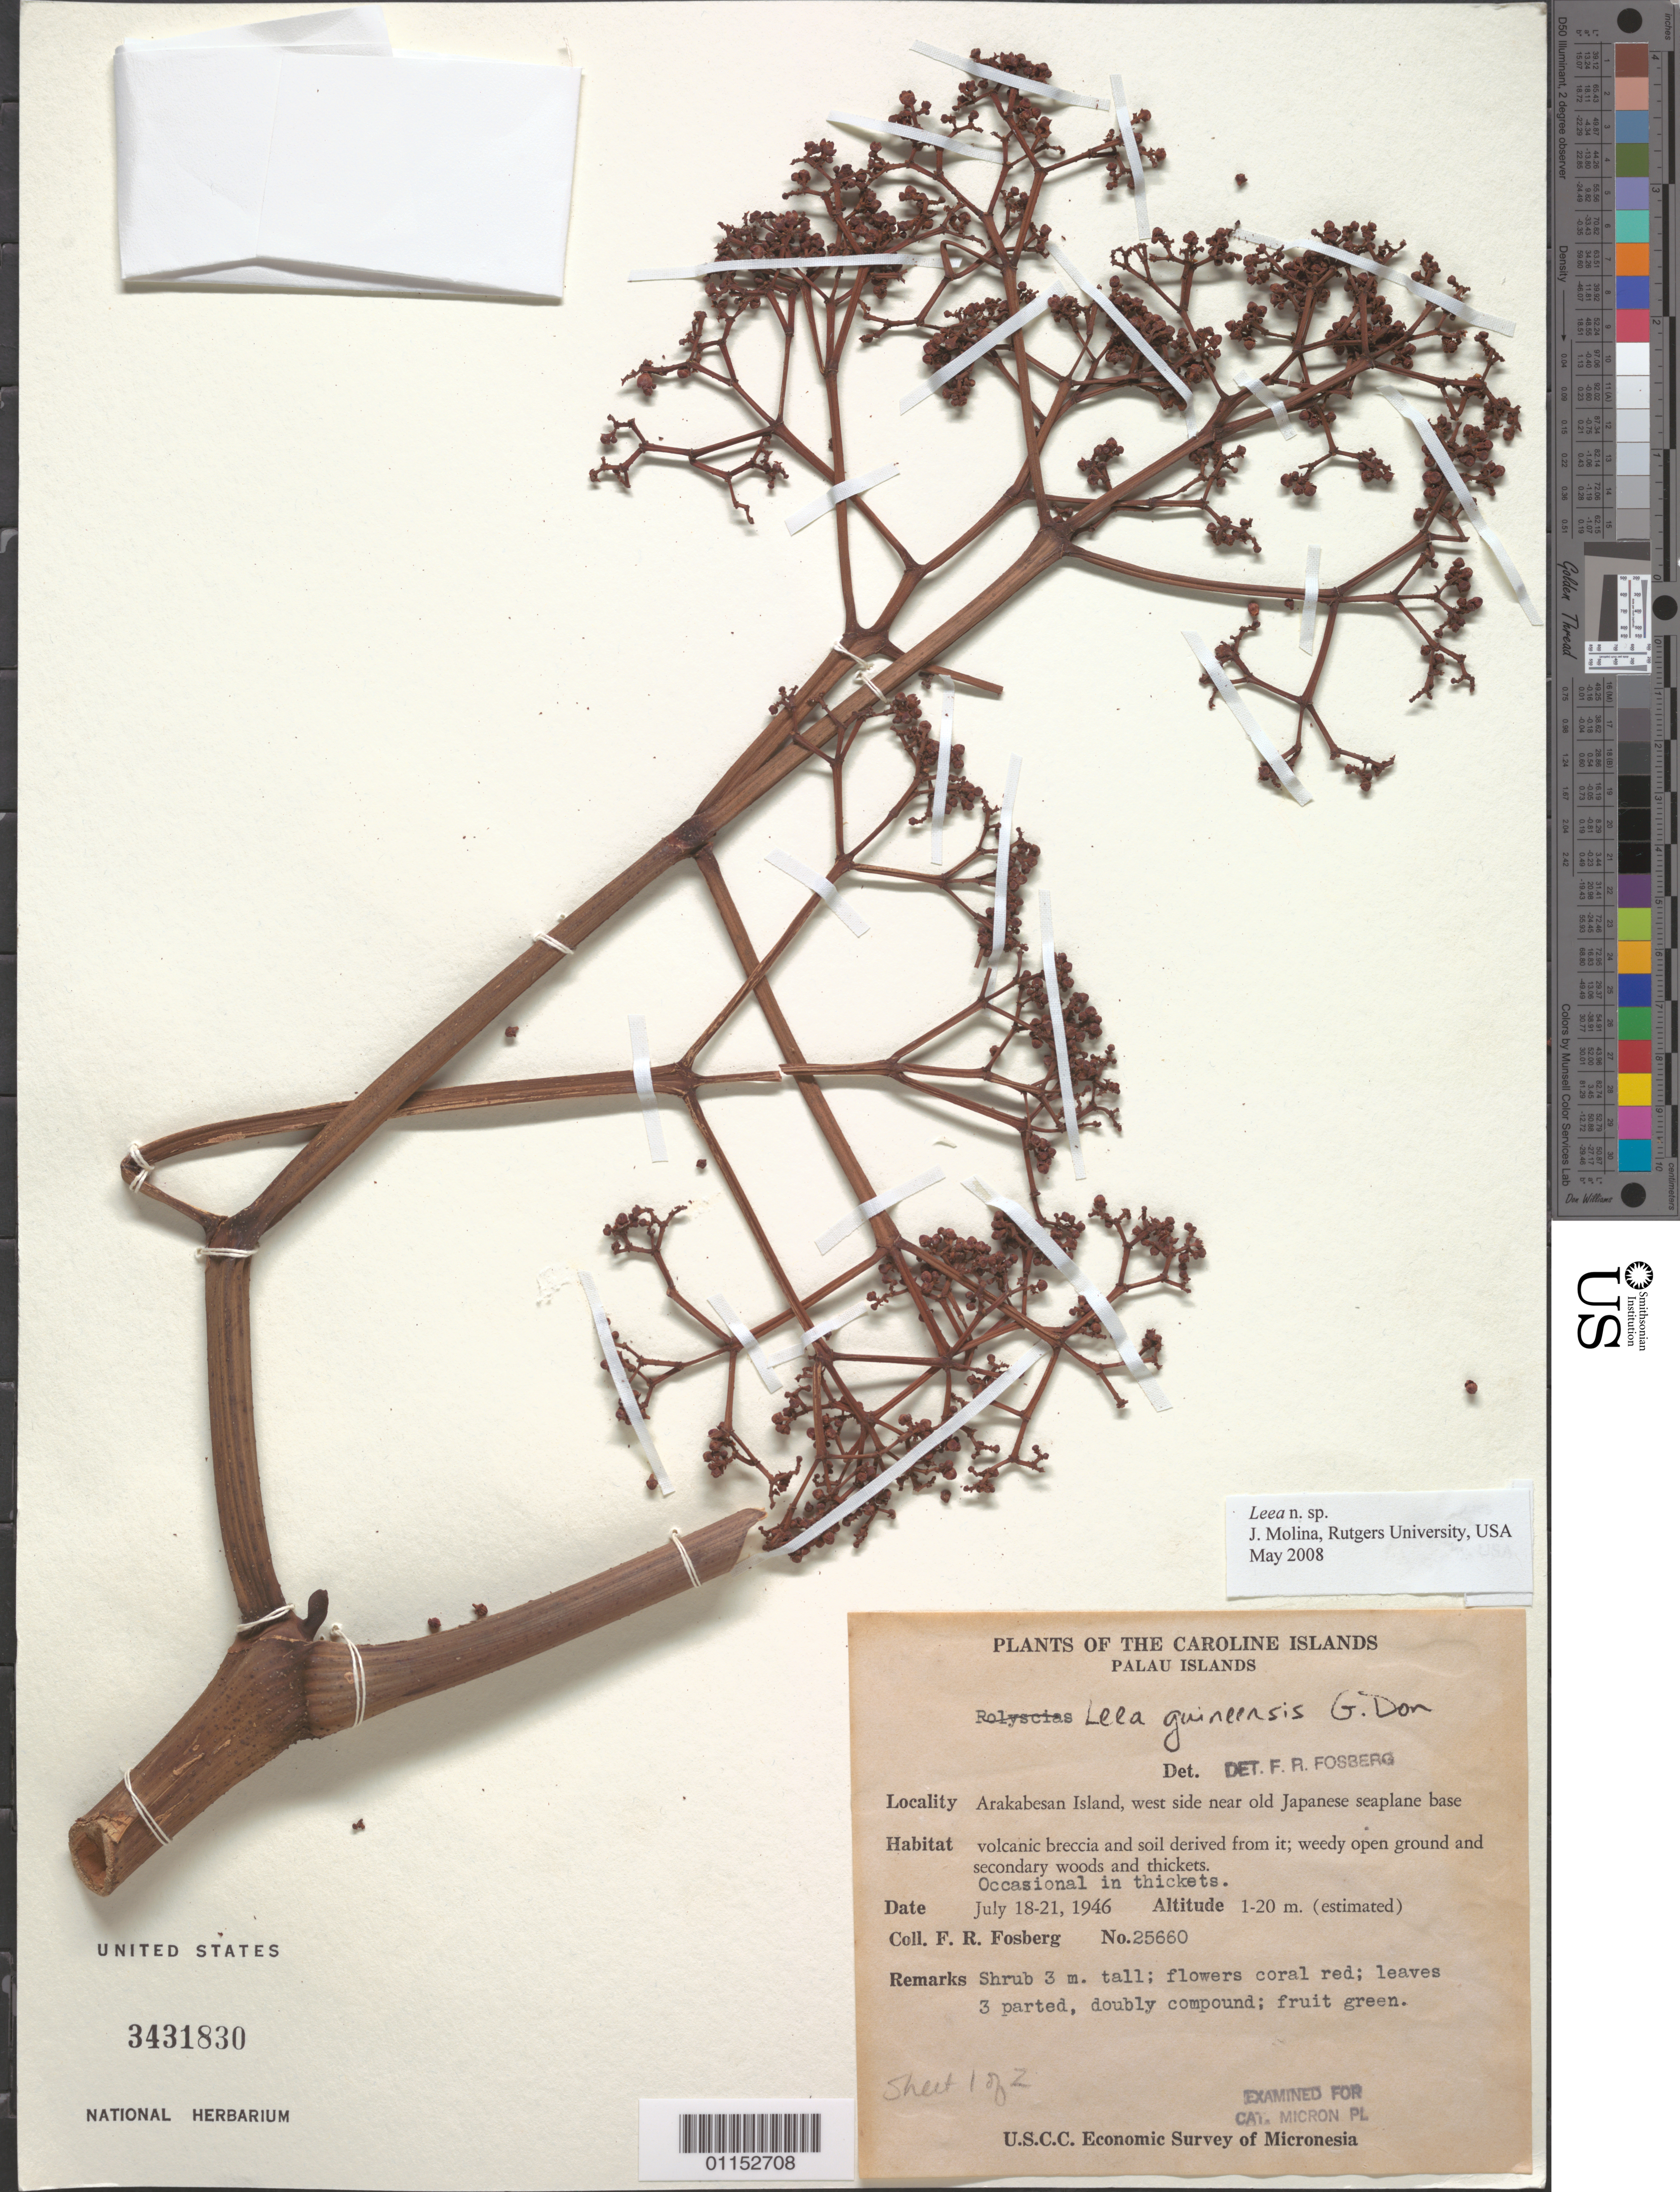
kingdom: Plantae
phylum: Tracheophyta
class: Magnoliopsida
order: Vitales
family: Vitaceae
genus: Leea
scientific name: Leea sp.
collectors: F. R. Fosberg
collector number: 25660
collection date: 1946-07-18/1946-07-21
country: Palau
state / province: Koror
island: Ngerekebesang [Arakebesan]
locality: Arakabesan Island, W side near old Japanese seaplane base.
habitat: Weedy open ground and secondary woods and thickets. Shrub. Occasional in thickets.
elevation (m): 1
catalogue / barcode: US 3431830